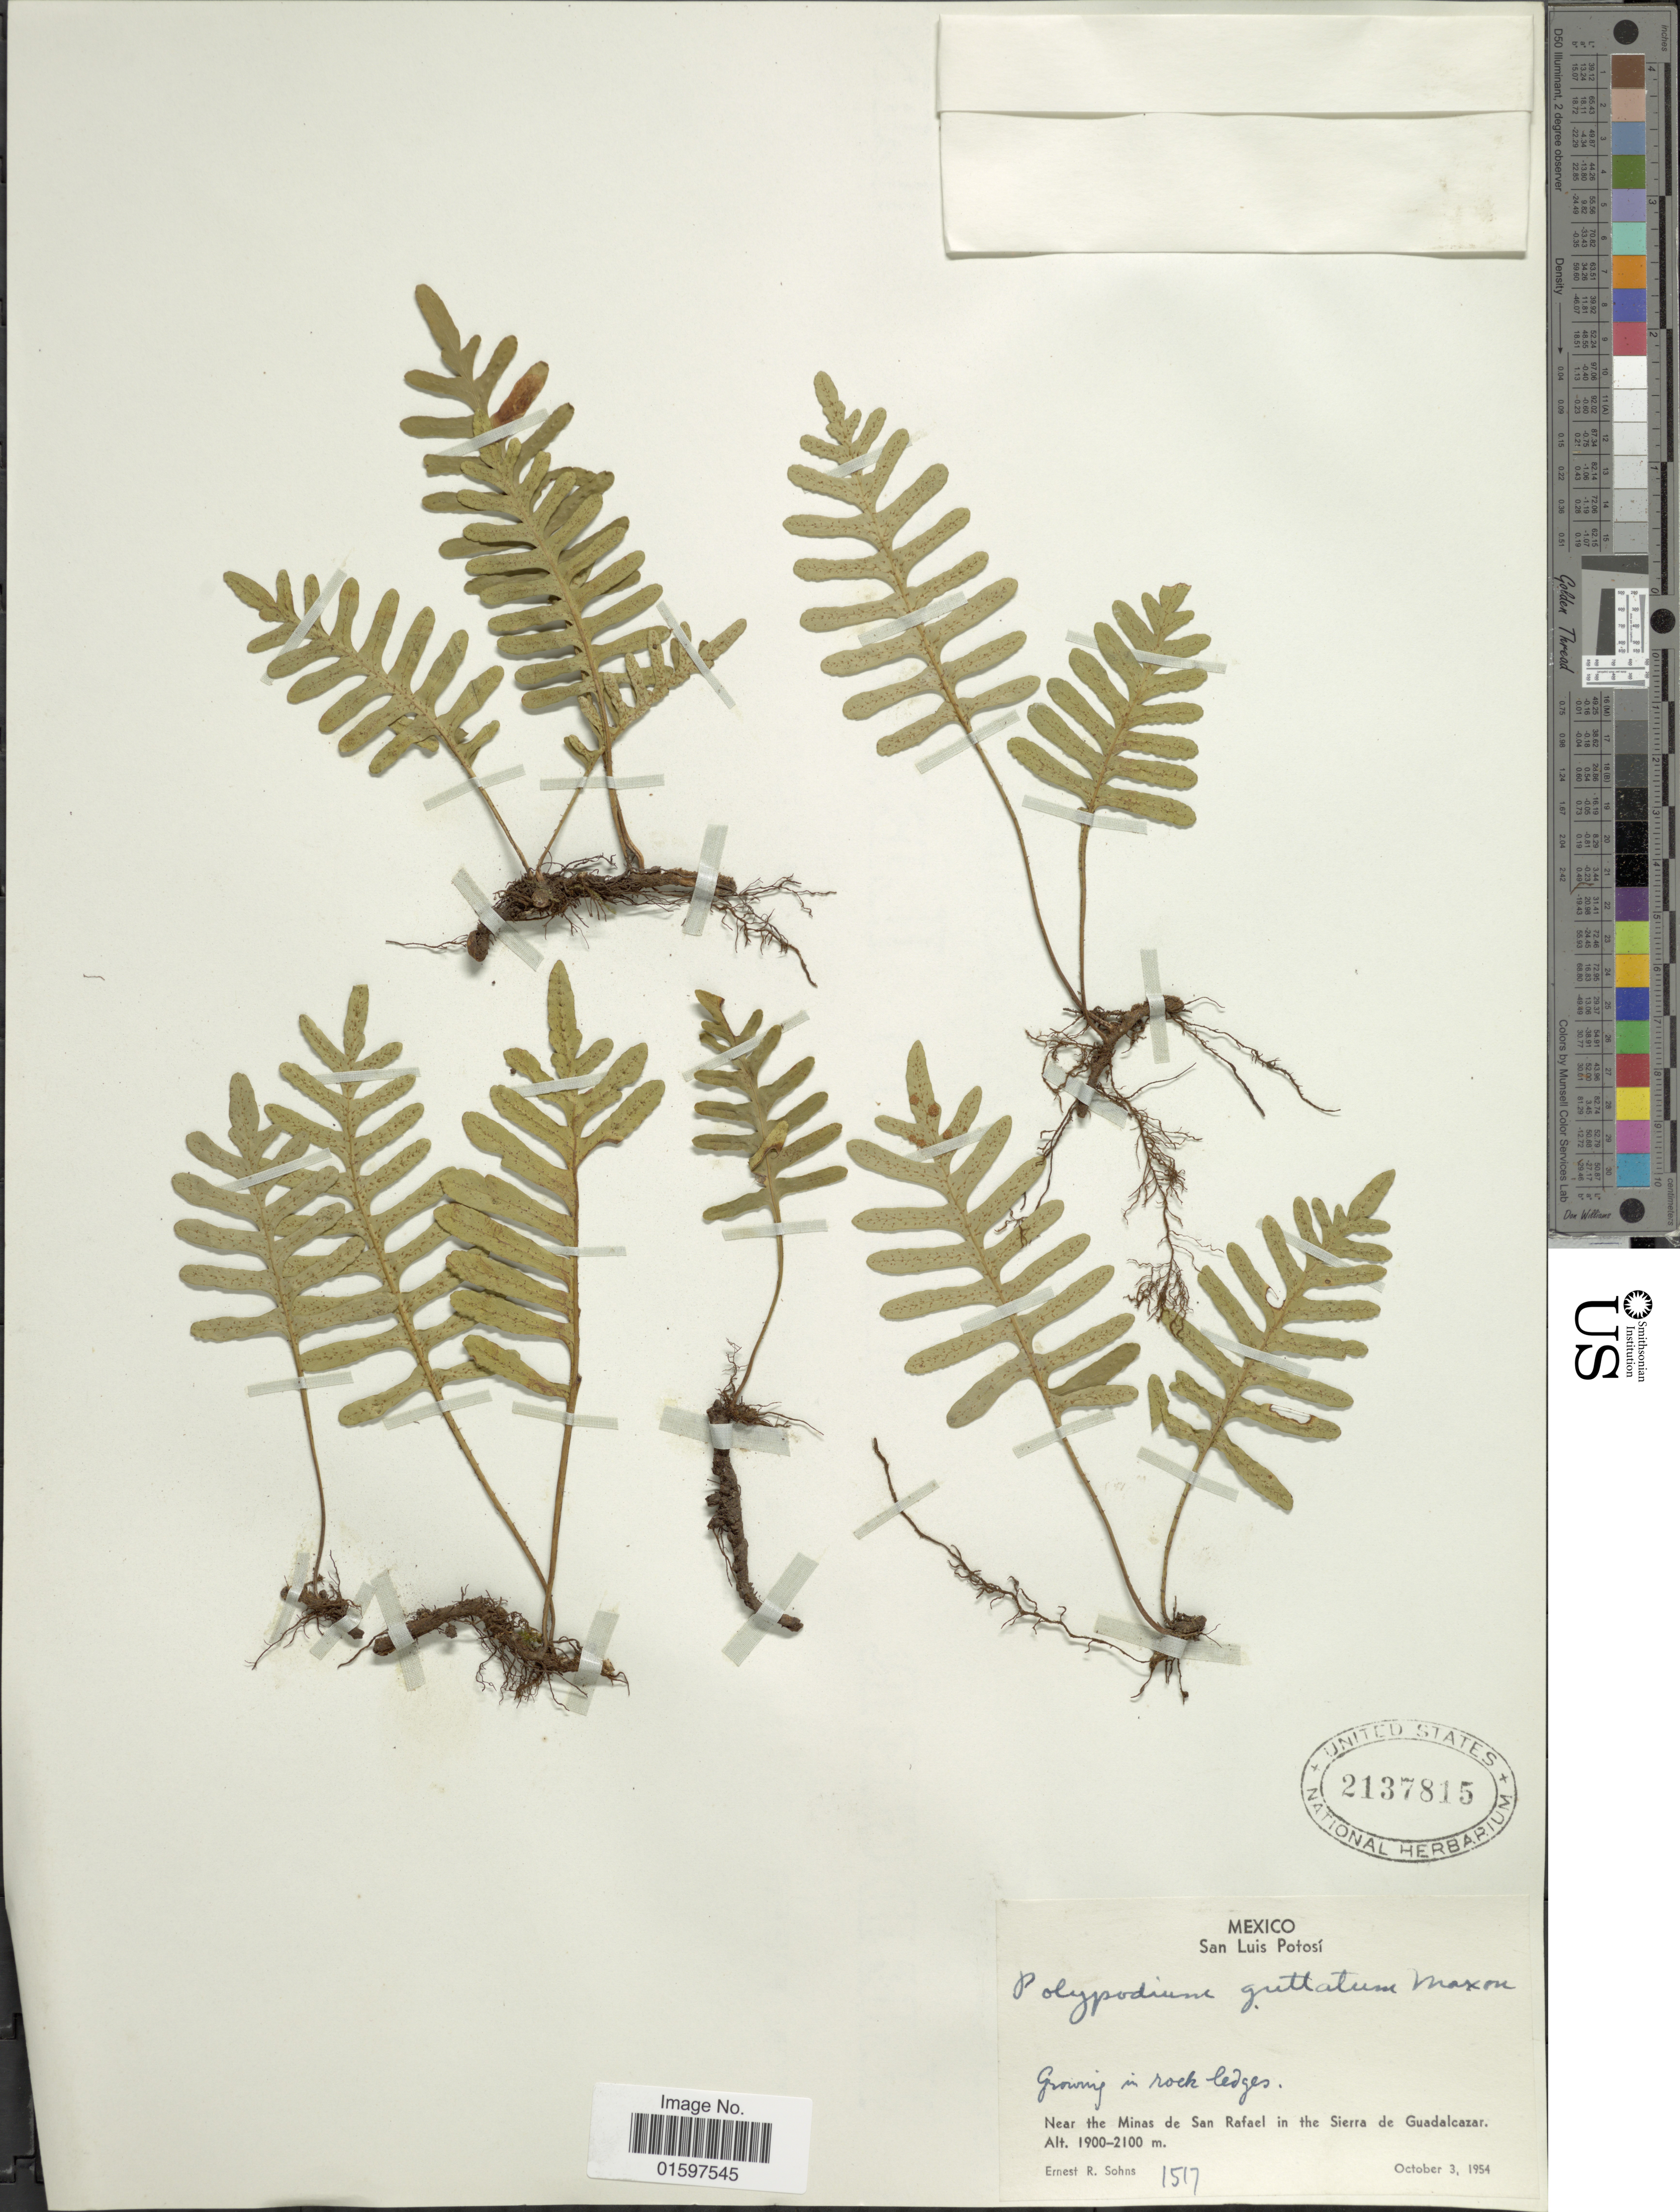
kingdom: Plantae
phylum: Tracheophyta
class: Polypodiopsida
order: Polypodiales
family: Polypodiaceae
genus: Pleopeltis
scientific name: Pleopeltis guttata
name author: (Maxon) E.G. Andrews & Windham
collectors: E. R. Sohns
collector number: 1517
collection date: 1954-10-03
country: Mexico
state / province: San Luis Potosí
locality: Growing in rock ledges, near the Minas de San Rafael in the Sierra de Guadalcazar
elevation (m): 1900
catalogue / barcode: US 2137815